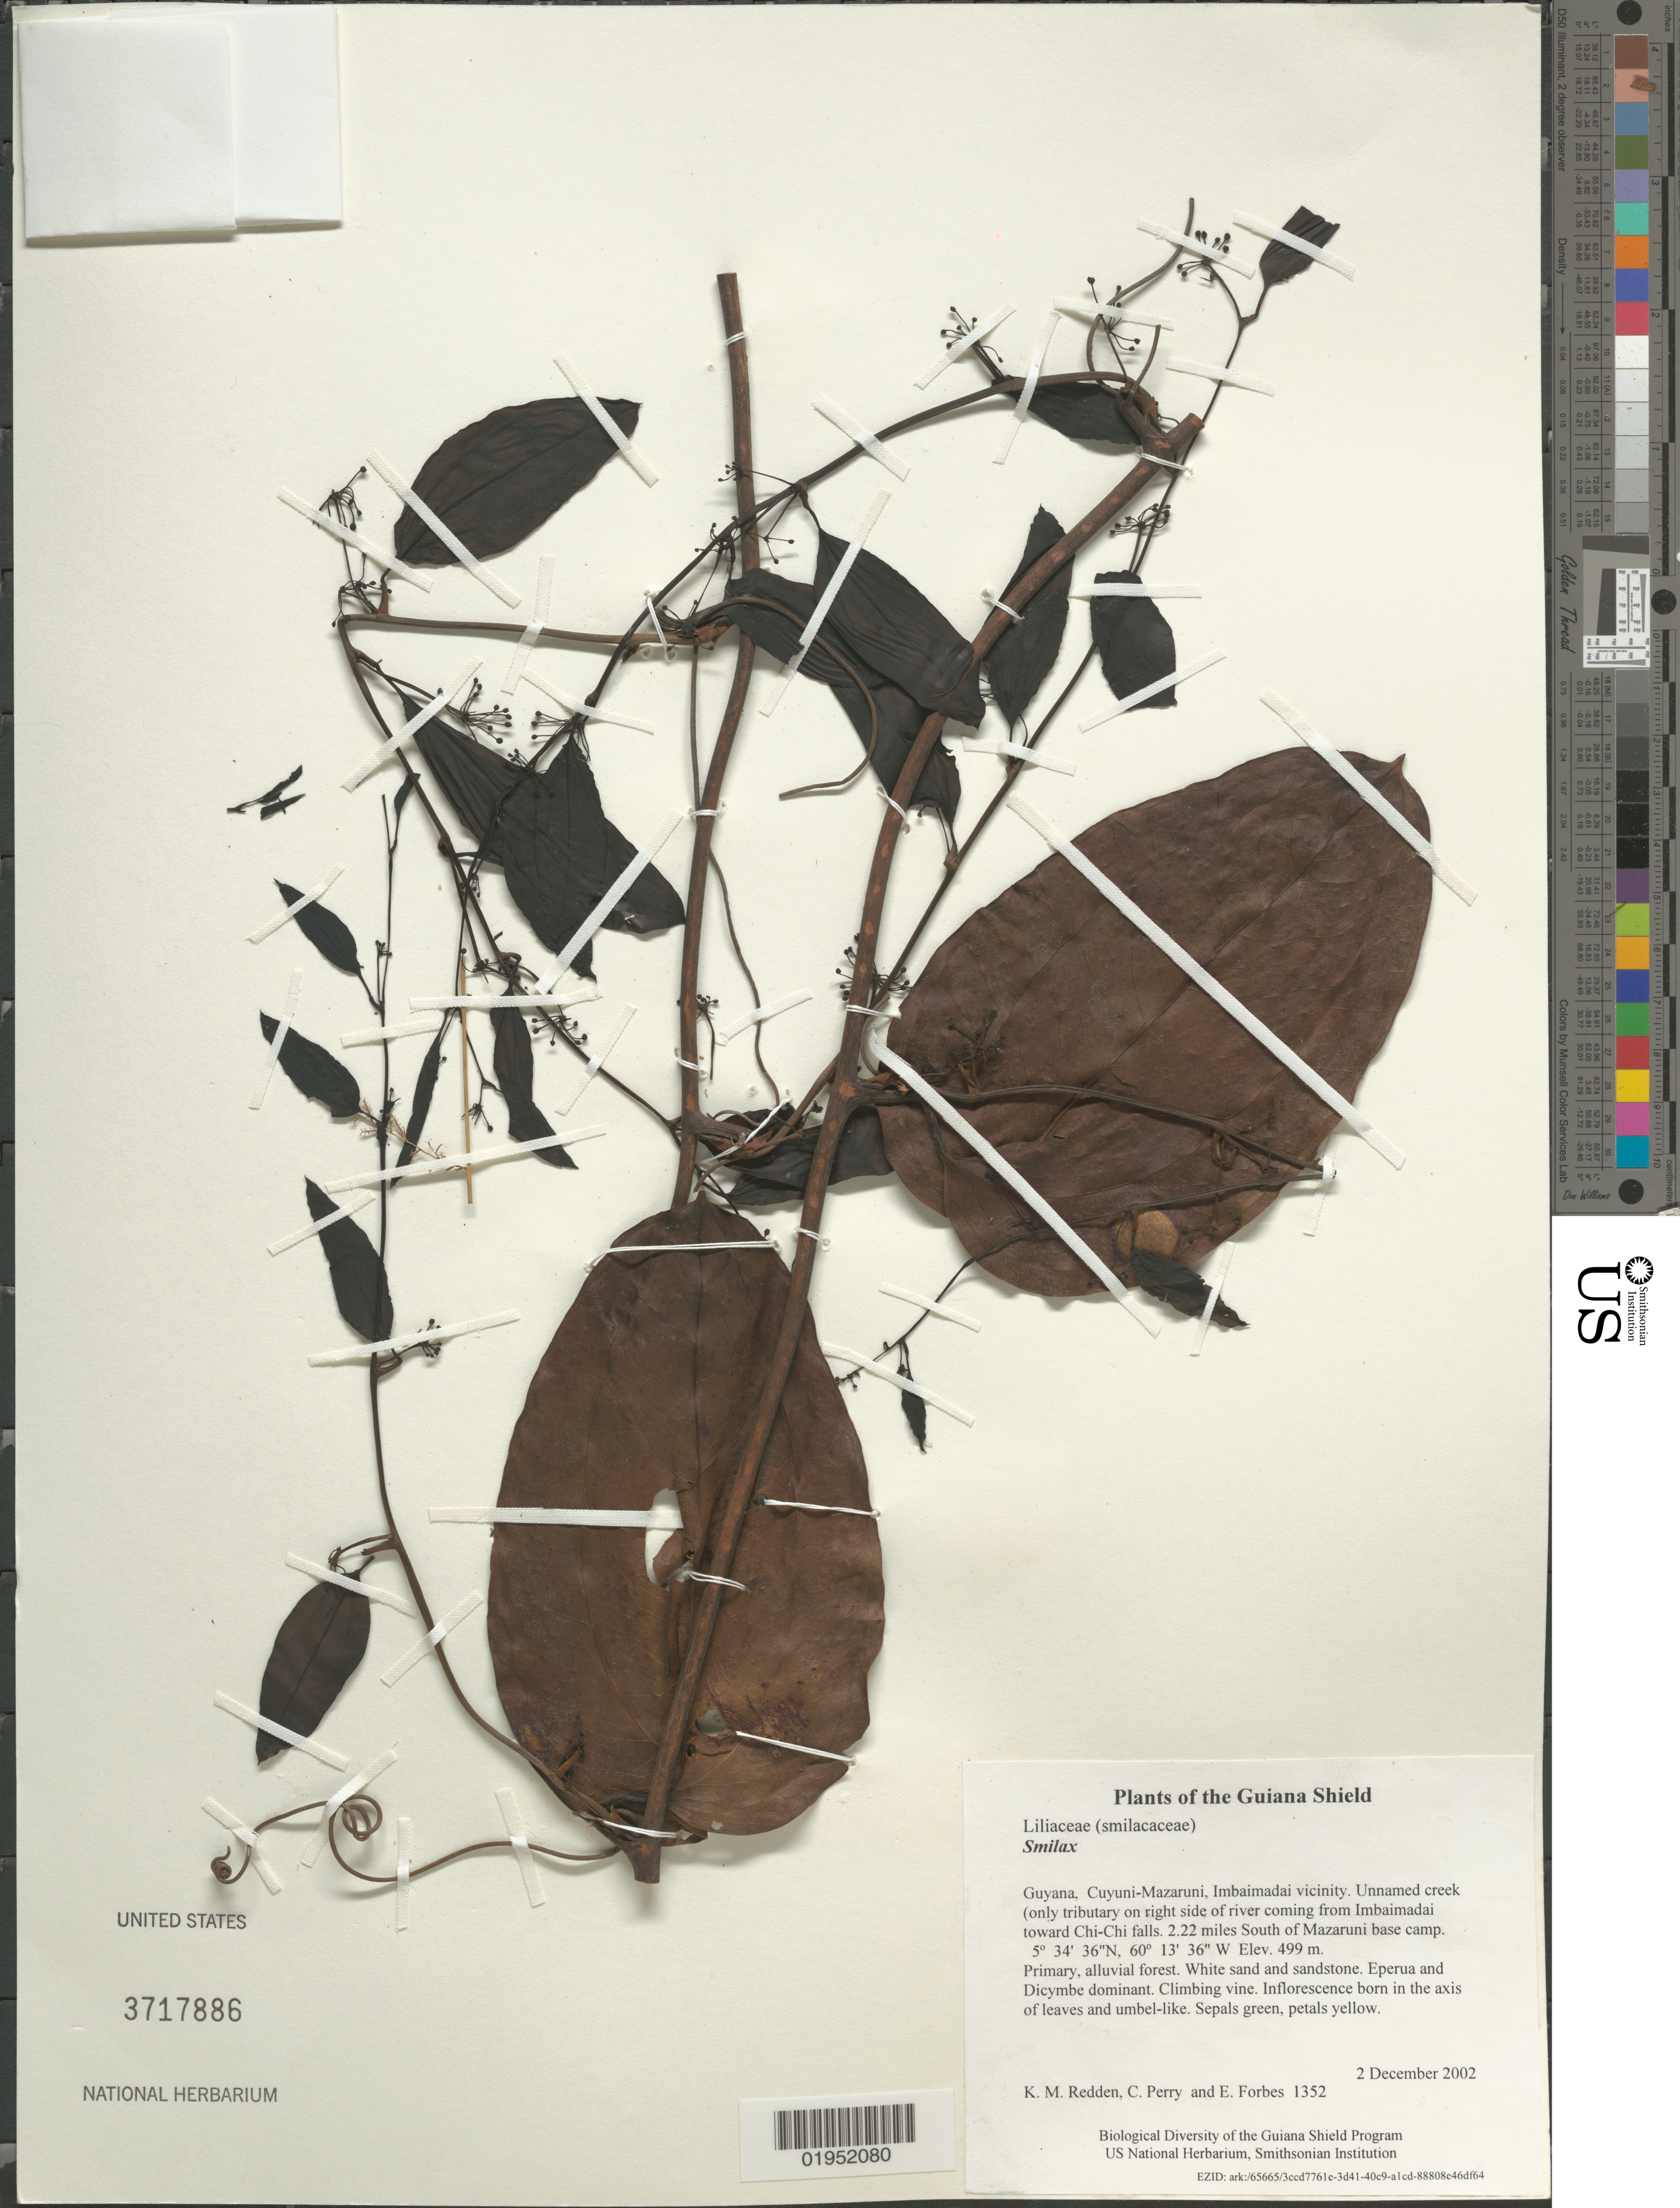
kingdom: Plantae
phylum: Tracheophyta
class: Liliopsida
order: Liliales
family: Smilacaceae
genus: Smilax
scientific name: Smilax sp.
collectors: K. M. Redden, C. Perry & E. Forbes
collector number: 1352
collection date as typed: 2 December 2002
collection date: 2002-12-02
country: Guyana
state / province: Cuyuni-Mazaruni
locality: Imbaimadai vicinity. Unnamed creek (only tributary on right side of river coming from Imbaimadai toward Chi-Chi falls. 2.22 miles South of Mazaruni base camp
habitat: Primary, alluvial forest. White sand and sandstone. Eperua and Dicymbe dominant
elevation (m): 499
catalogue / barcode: US 3717886